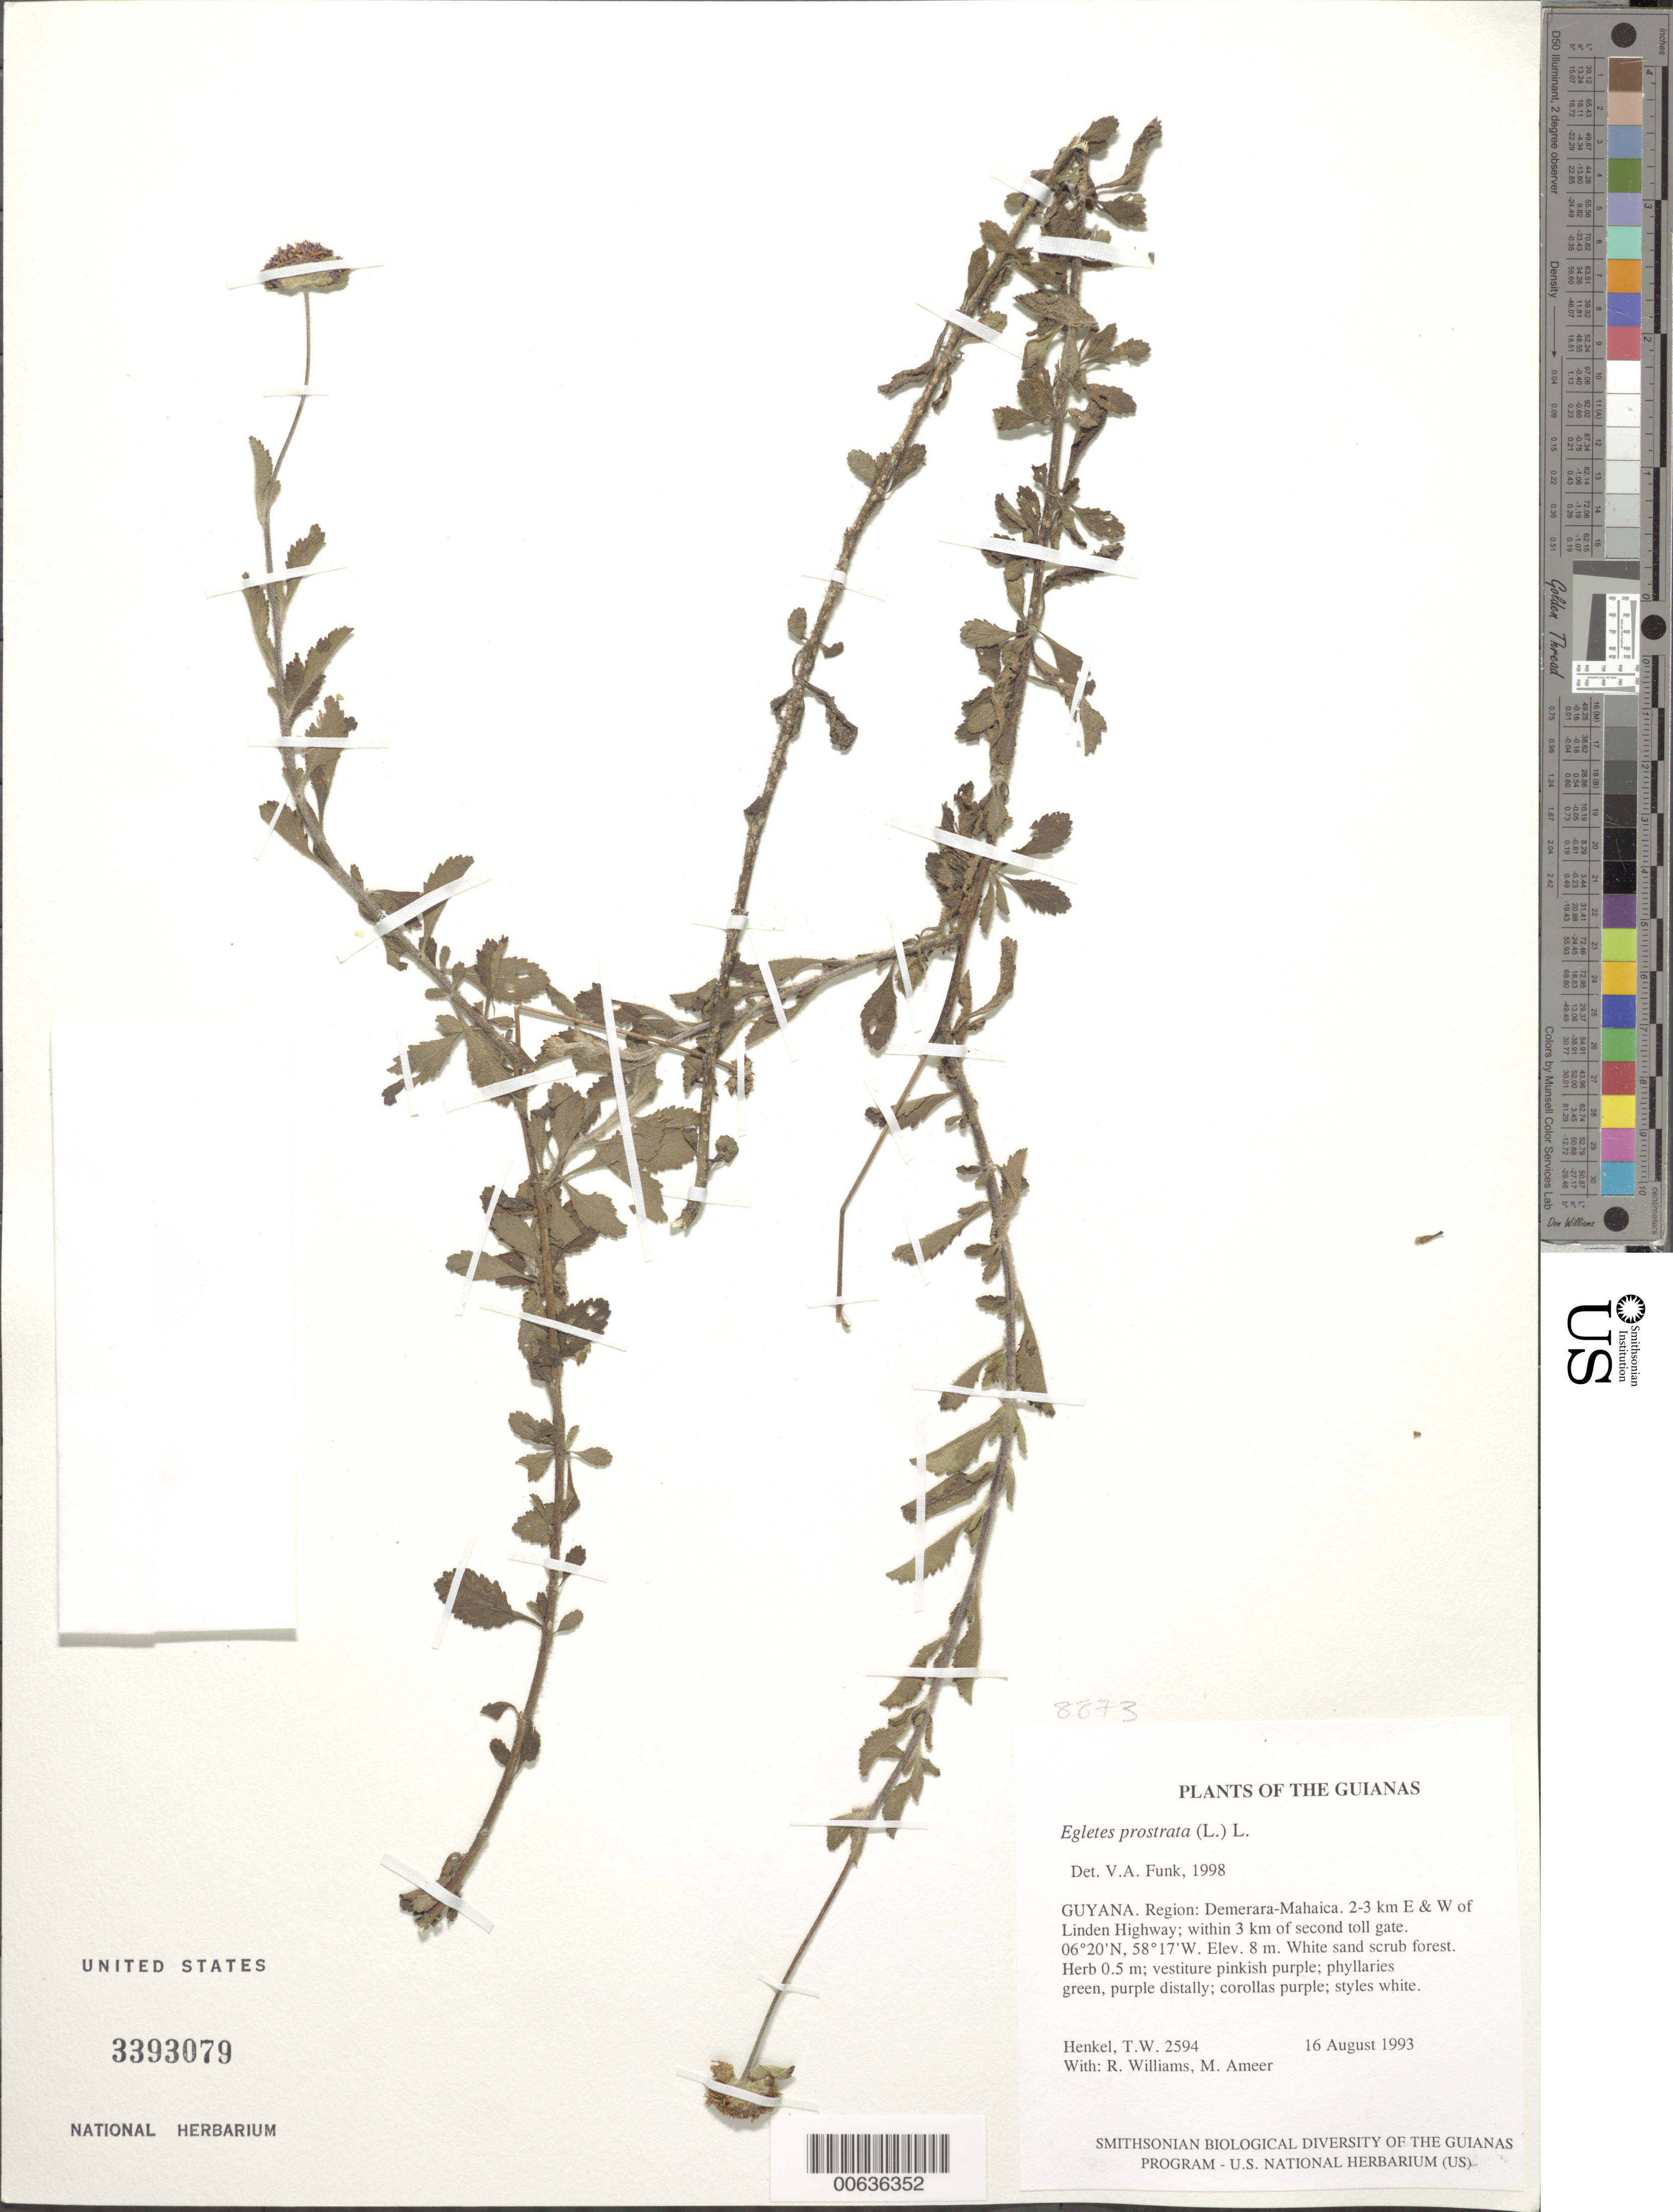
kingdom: Plantae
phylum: Tracheophyta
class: Magnoliopsida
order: Asterales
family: Asteraceae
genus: Egletes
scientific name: Egletes prostrata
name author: (Sw.) Kuntze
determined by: Funk, Vicki A., (BOT), Smithsonian Institution - National Museum of Natural History (UNITED STATES)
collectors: T. Henkel, R. Williams & M. Ameer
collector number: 2594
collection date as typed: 16 August 1993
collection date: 1993-08-16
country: Guyana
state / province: Demerara-Mahaica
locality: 2-3 km E & W of Linden Highway; within 3 km of second toll gate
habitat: White sand scrub forest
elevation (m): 8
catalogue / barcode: US 3393079